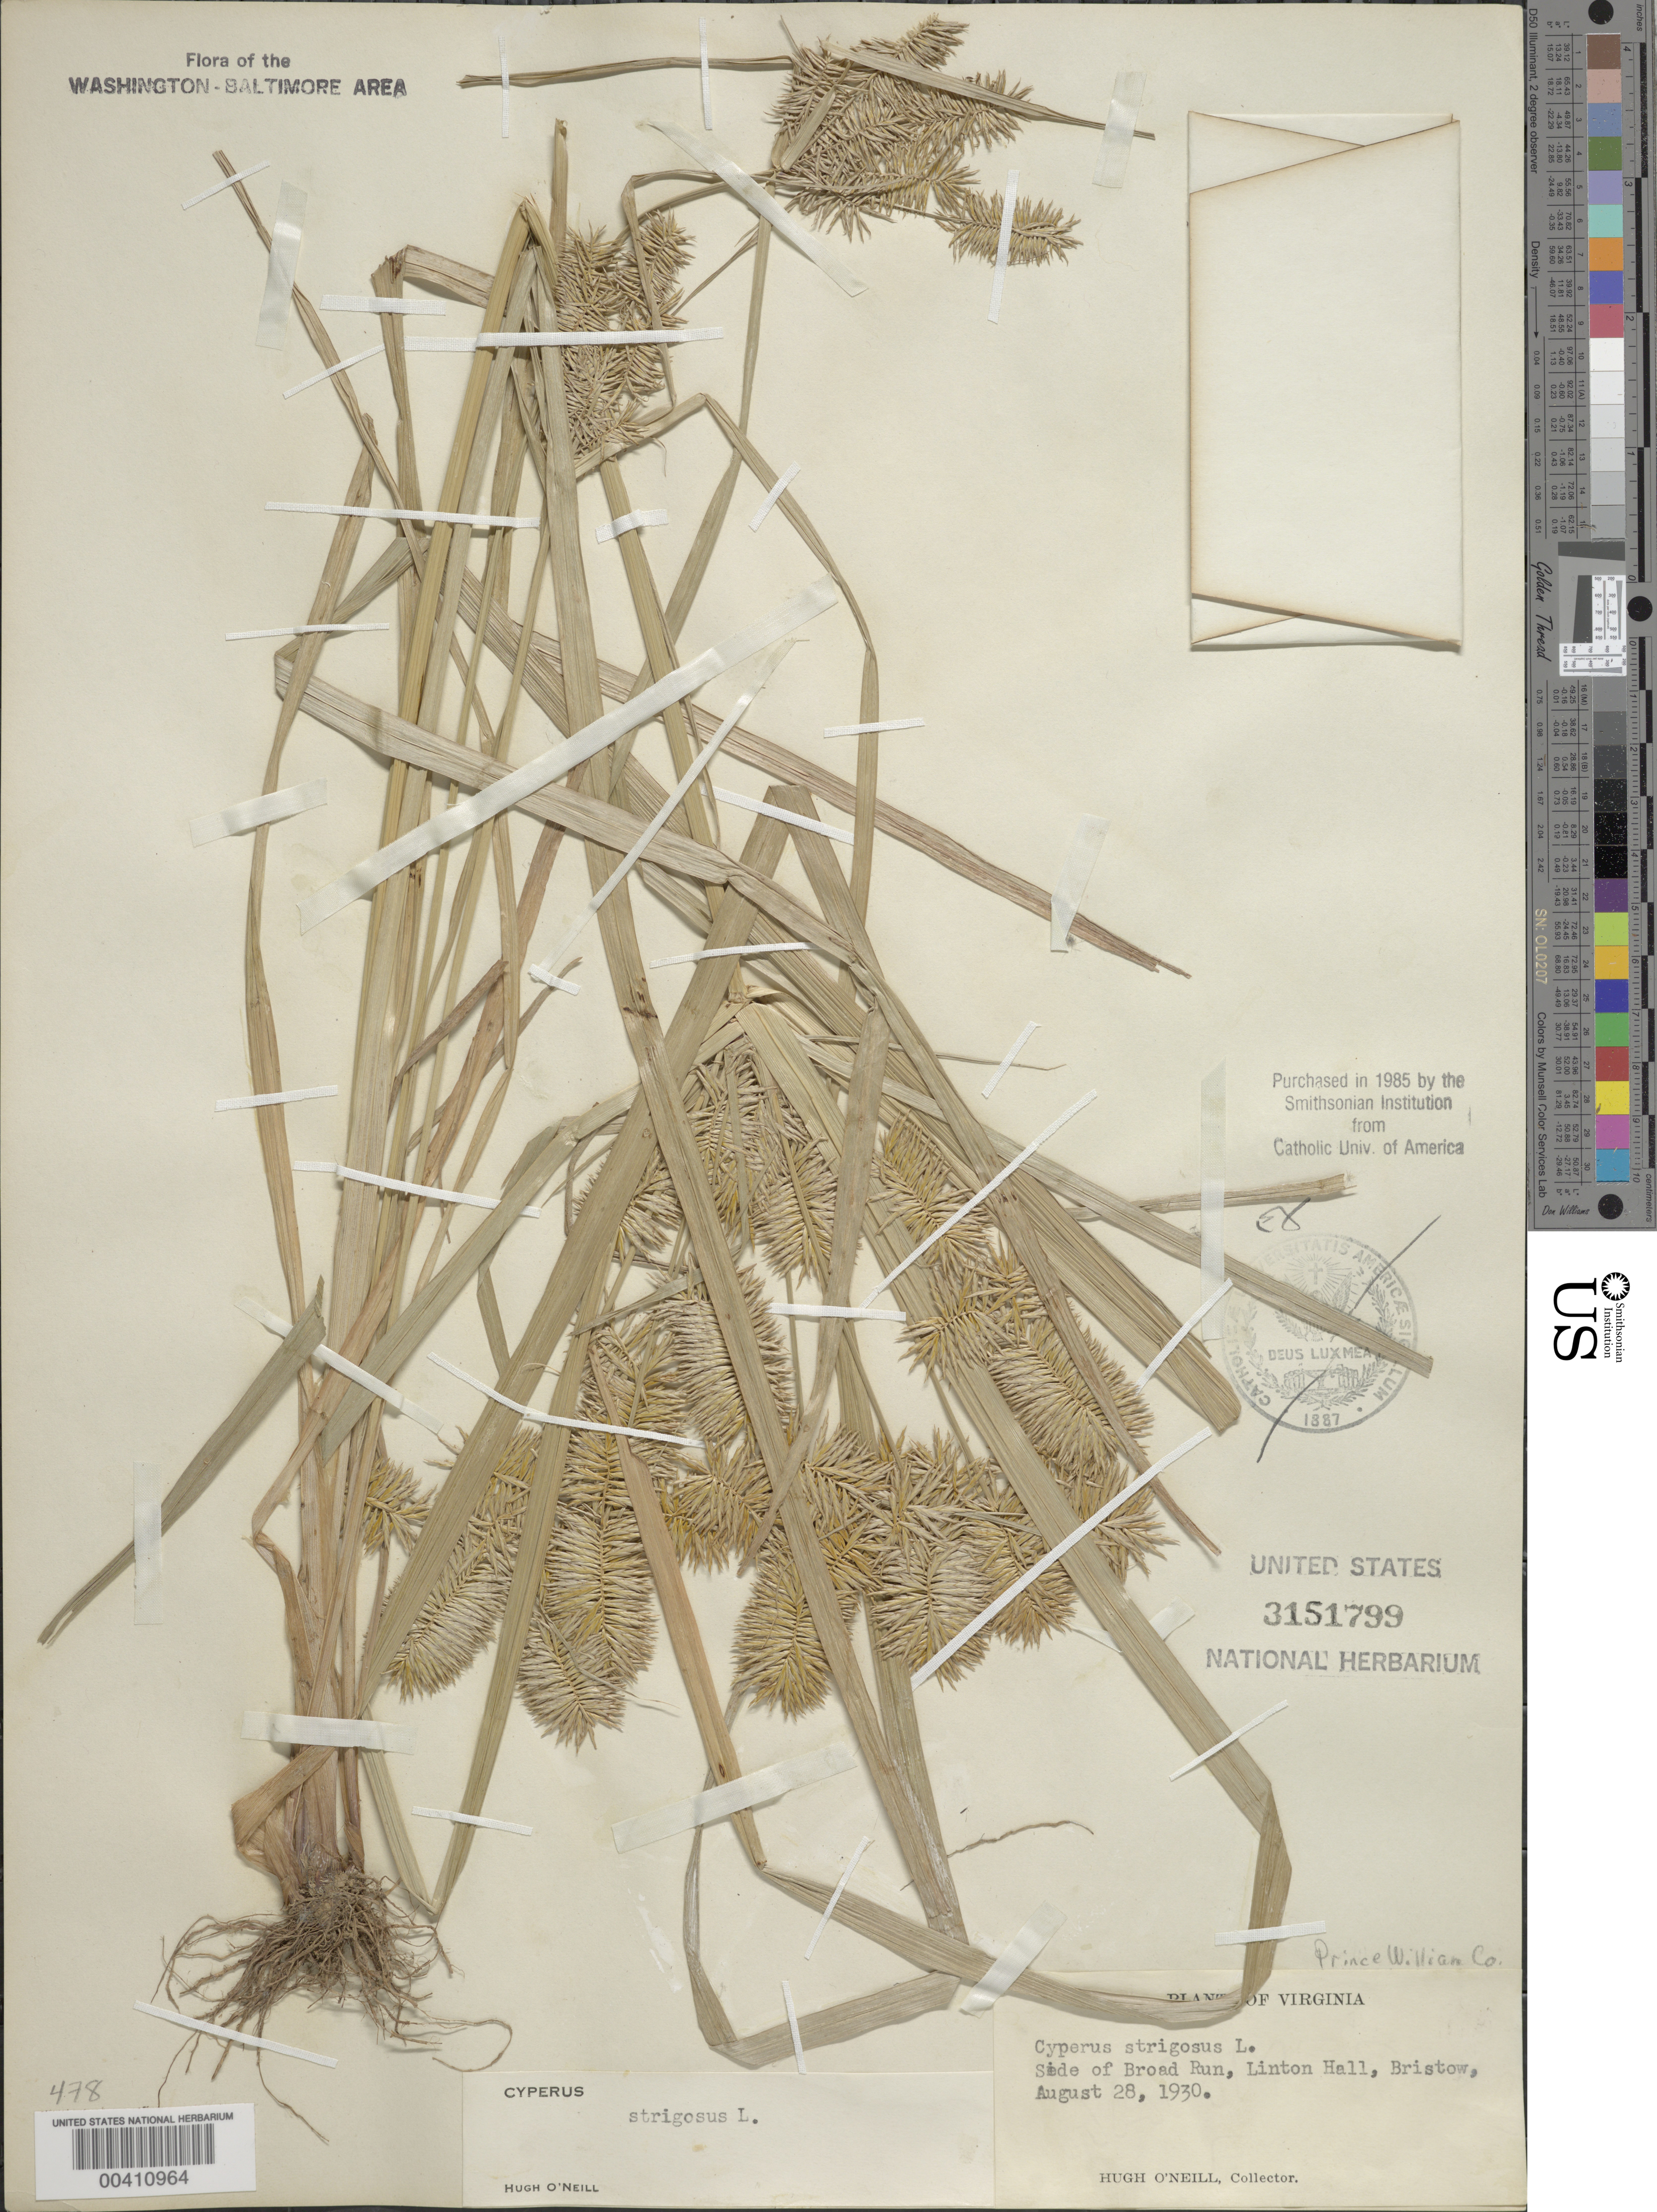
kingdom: Plantae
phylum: Tracheophyta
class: Liliopsida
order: Poales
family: Cyperaceae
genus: Cyperus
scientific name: Cyperus strigosus L.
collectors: H. O'Neill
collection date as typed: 28 Aug 1930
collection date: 1930-08-28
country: United States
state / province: Virginia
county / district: Prince William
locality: Linton Hall, Bristow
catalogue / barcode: US 3151799